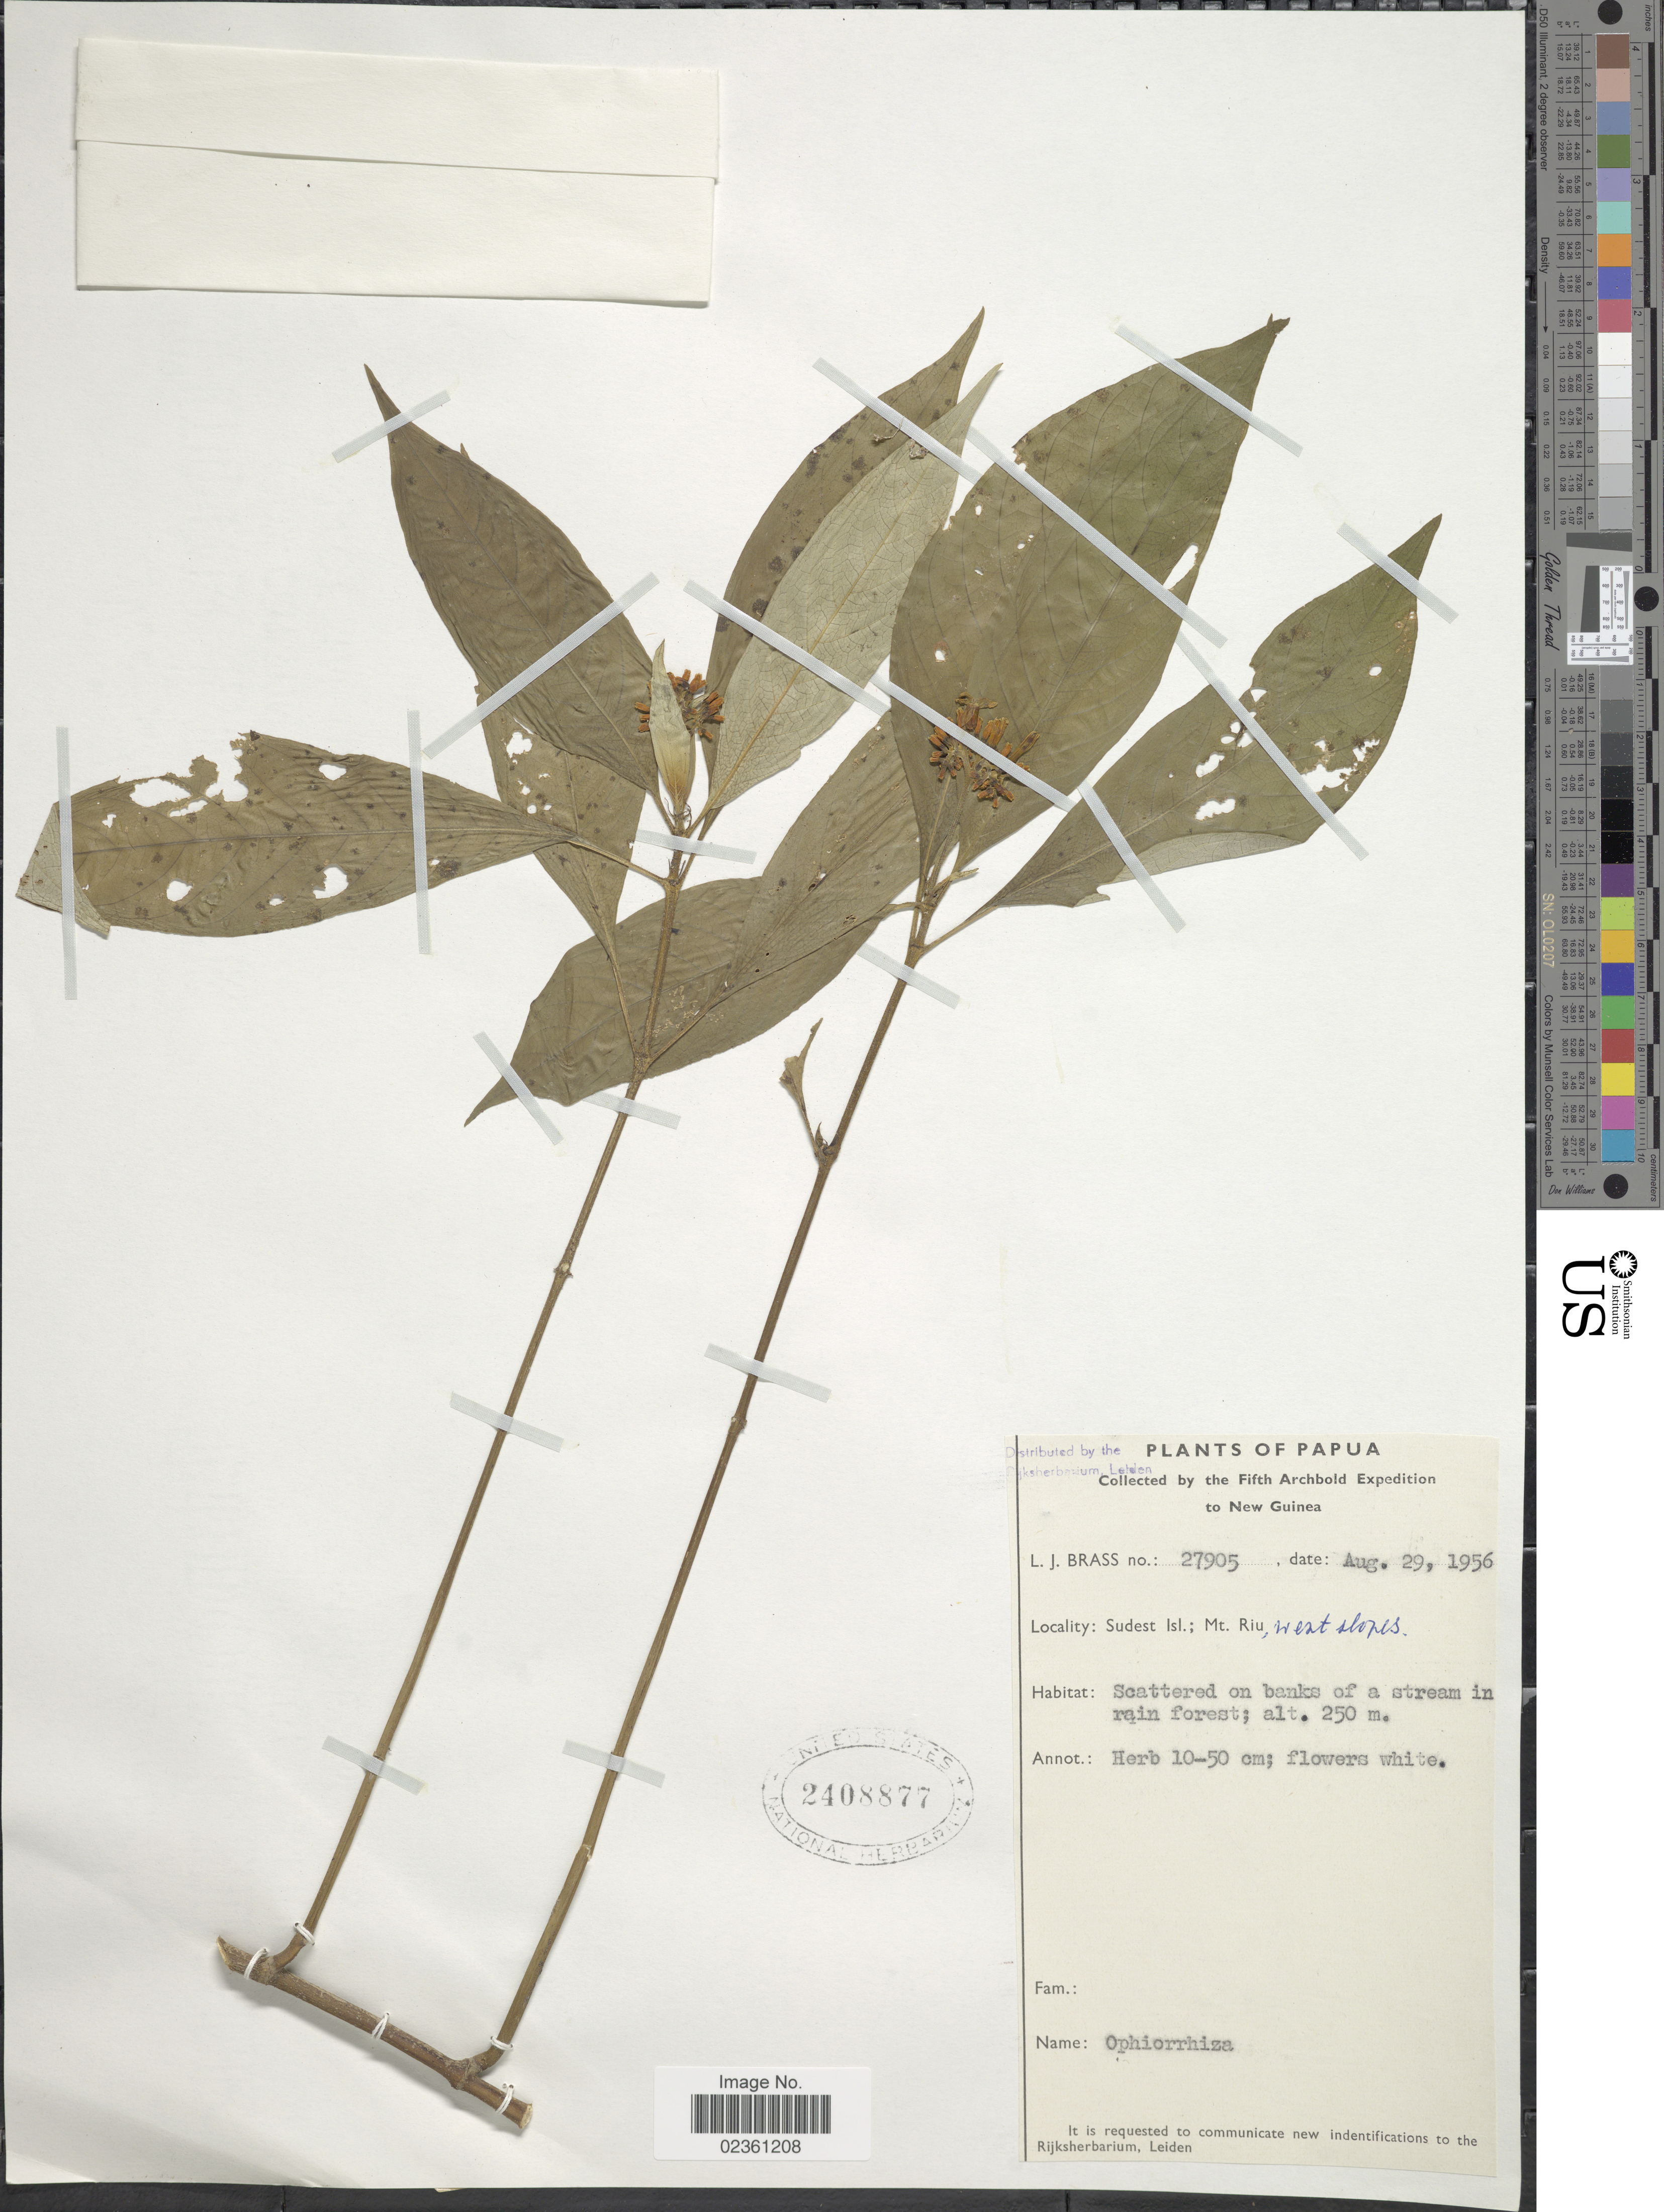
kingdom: Plantae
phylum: Tracheophyta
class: Magnoliopsida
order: Gentianales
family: Rubiaceae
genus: Ophiorrhiza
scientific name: Ophiorrhiza sp.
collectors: L. J. Brass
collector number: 27905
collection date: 1956-08-29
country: Papua New Guinea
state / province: Milne Bay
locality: Sudest Isl.; Mt Riu, west slopes, Scattered on banks of a stream in rain forest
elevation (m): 250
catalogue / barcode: US 2408877